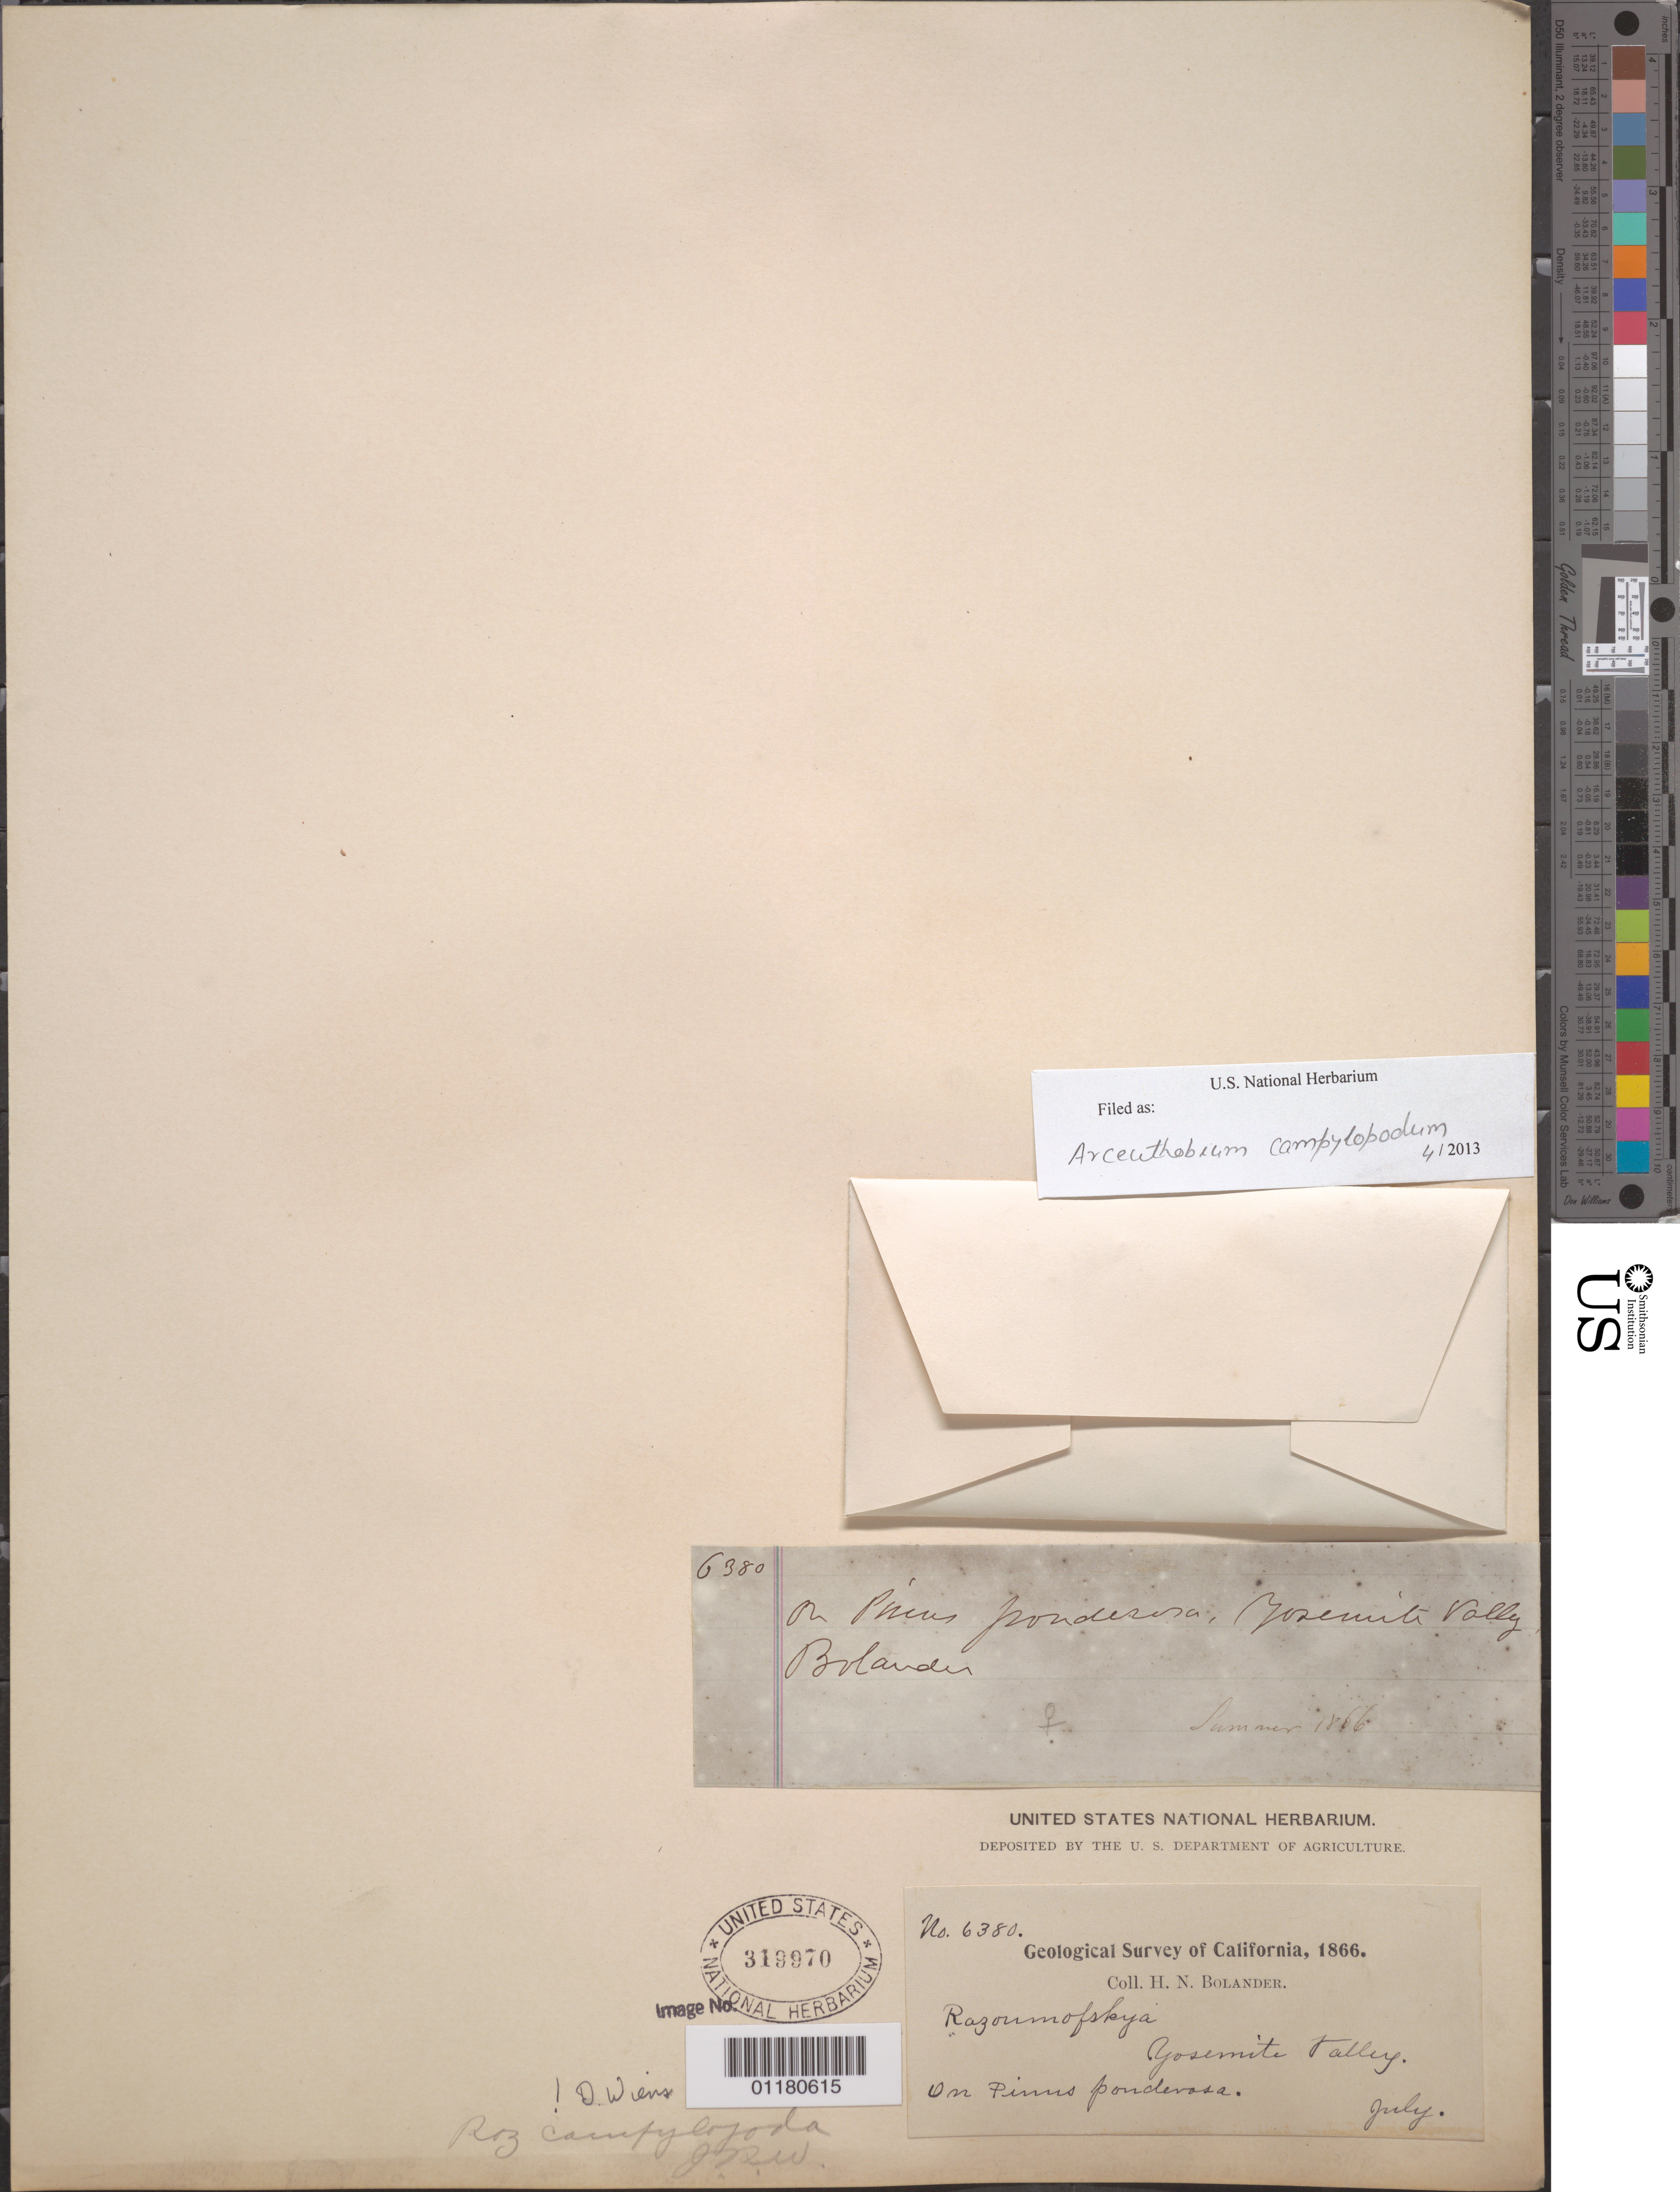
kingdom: Plantae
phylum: Tracheophyta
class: Magnoliopsida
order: Santalales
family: Viscaceae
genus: Arceuthobium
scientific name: Arceuthobium campylopodum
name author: Engelm.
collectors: H. Bolander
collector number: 6380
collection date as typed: Jul 1866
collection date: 1866-07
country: United States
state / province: California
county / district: Mariposa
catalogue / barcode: US 319970